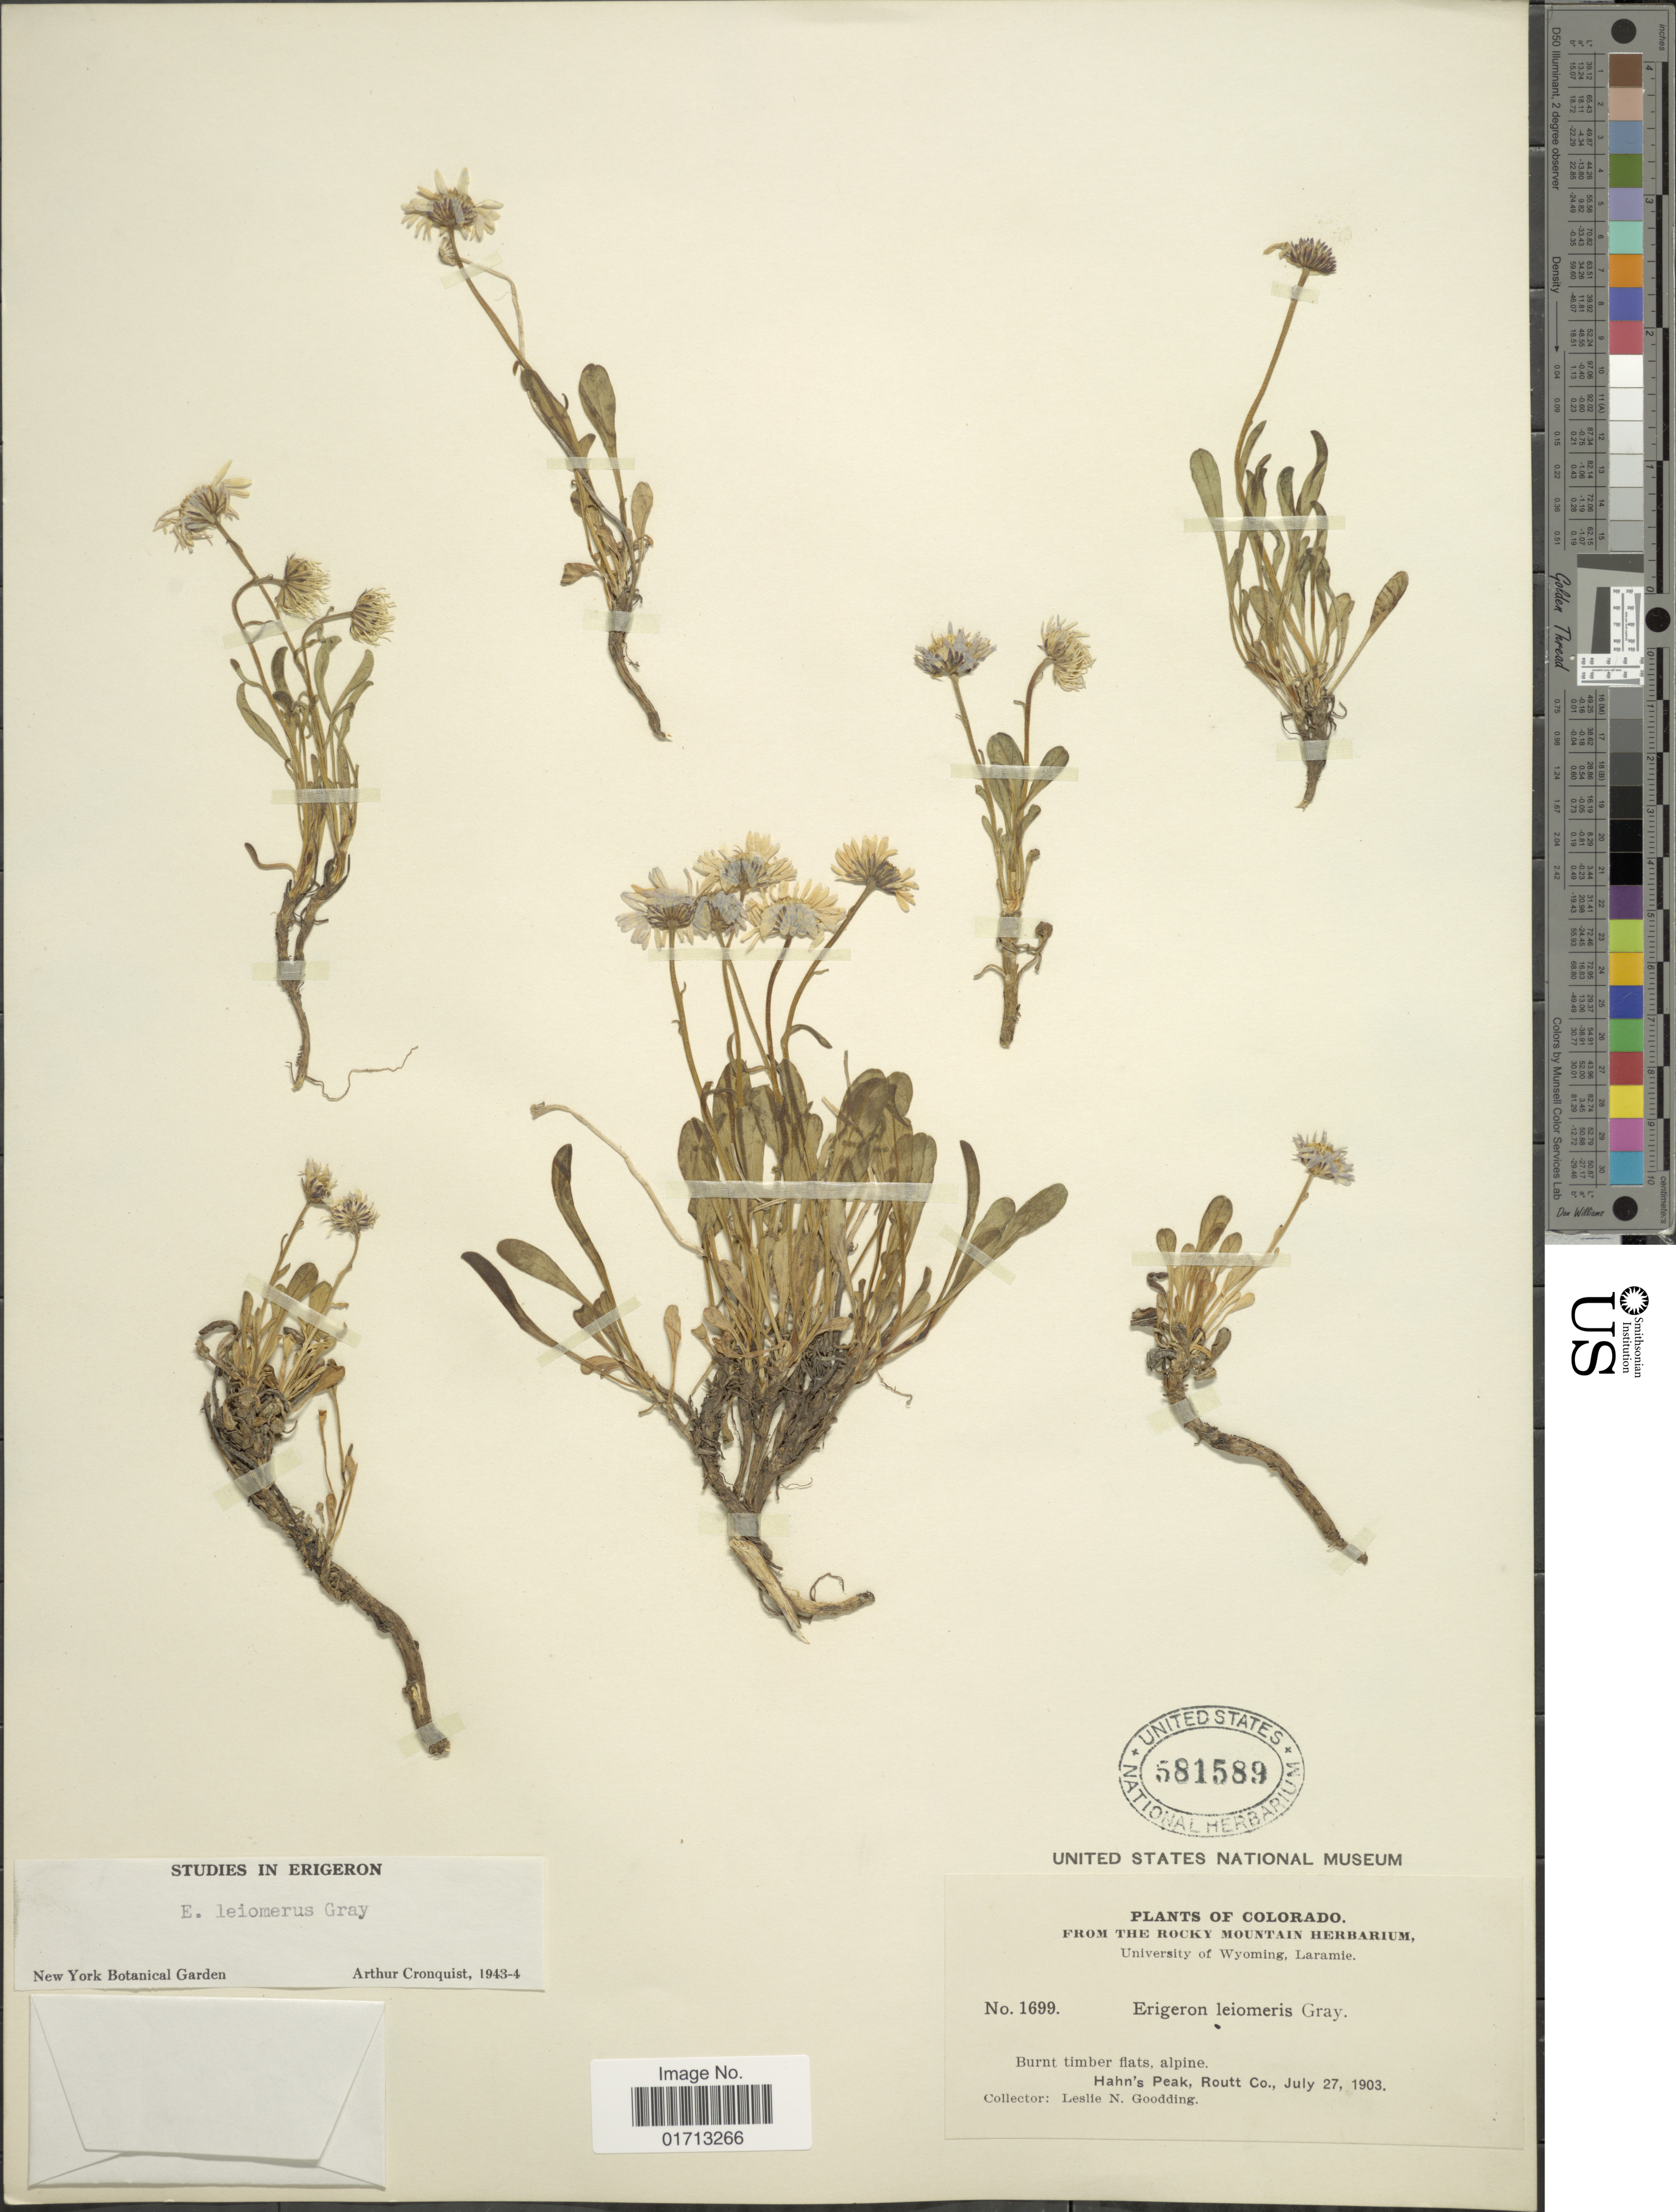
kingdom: Plantae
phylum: Tracheophyta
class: Magnoliopsida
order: Asterales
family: Asteraceae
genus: Erigeron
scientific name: Erigeron leiomerus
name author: A. Gray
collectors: L. N. Goodding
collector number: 1699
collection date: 1903-07-27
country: United States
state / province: Colorado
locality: Hahn's Peak, Routt Co.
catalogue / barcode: US 581589